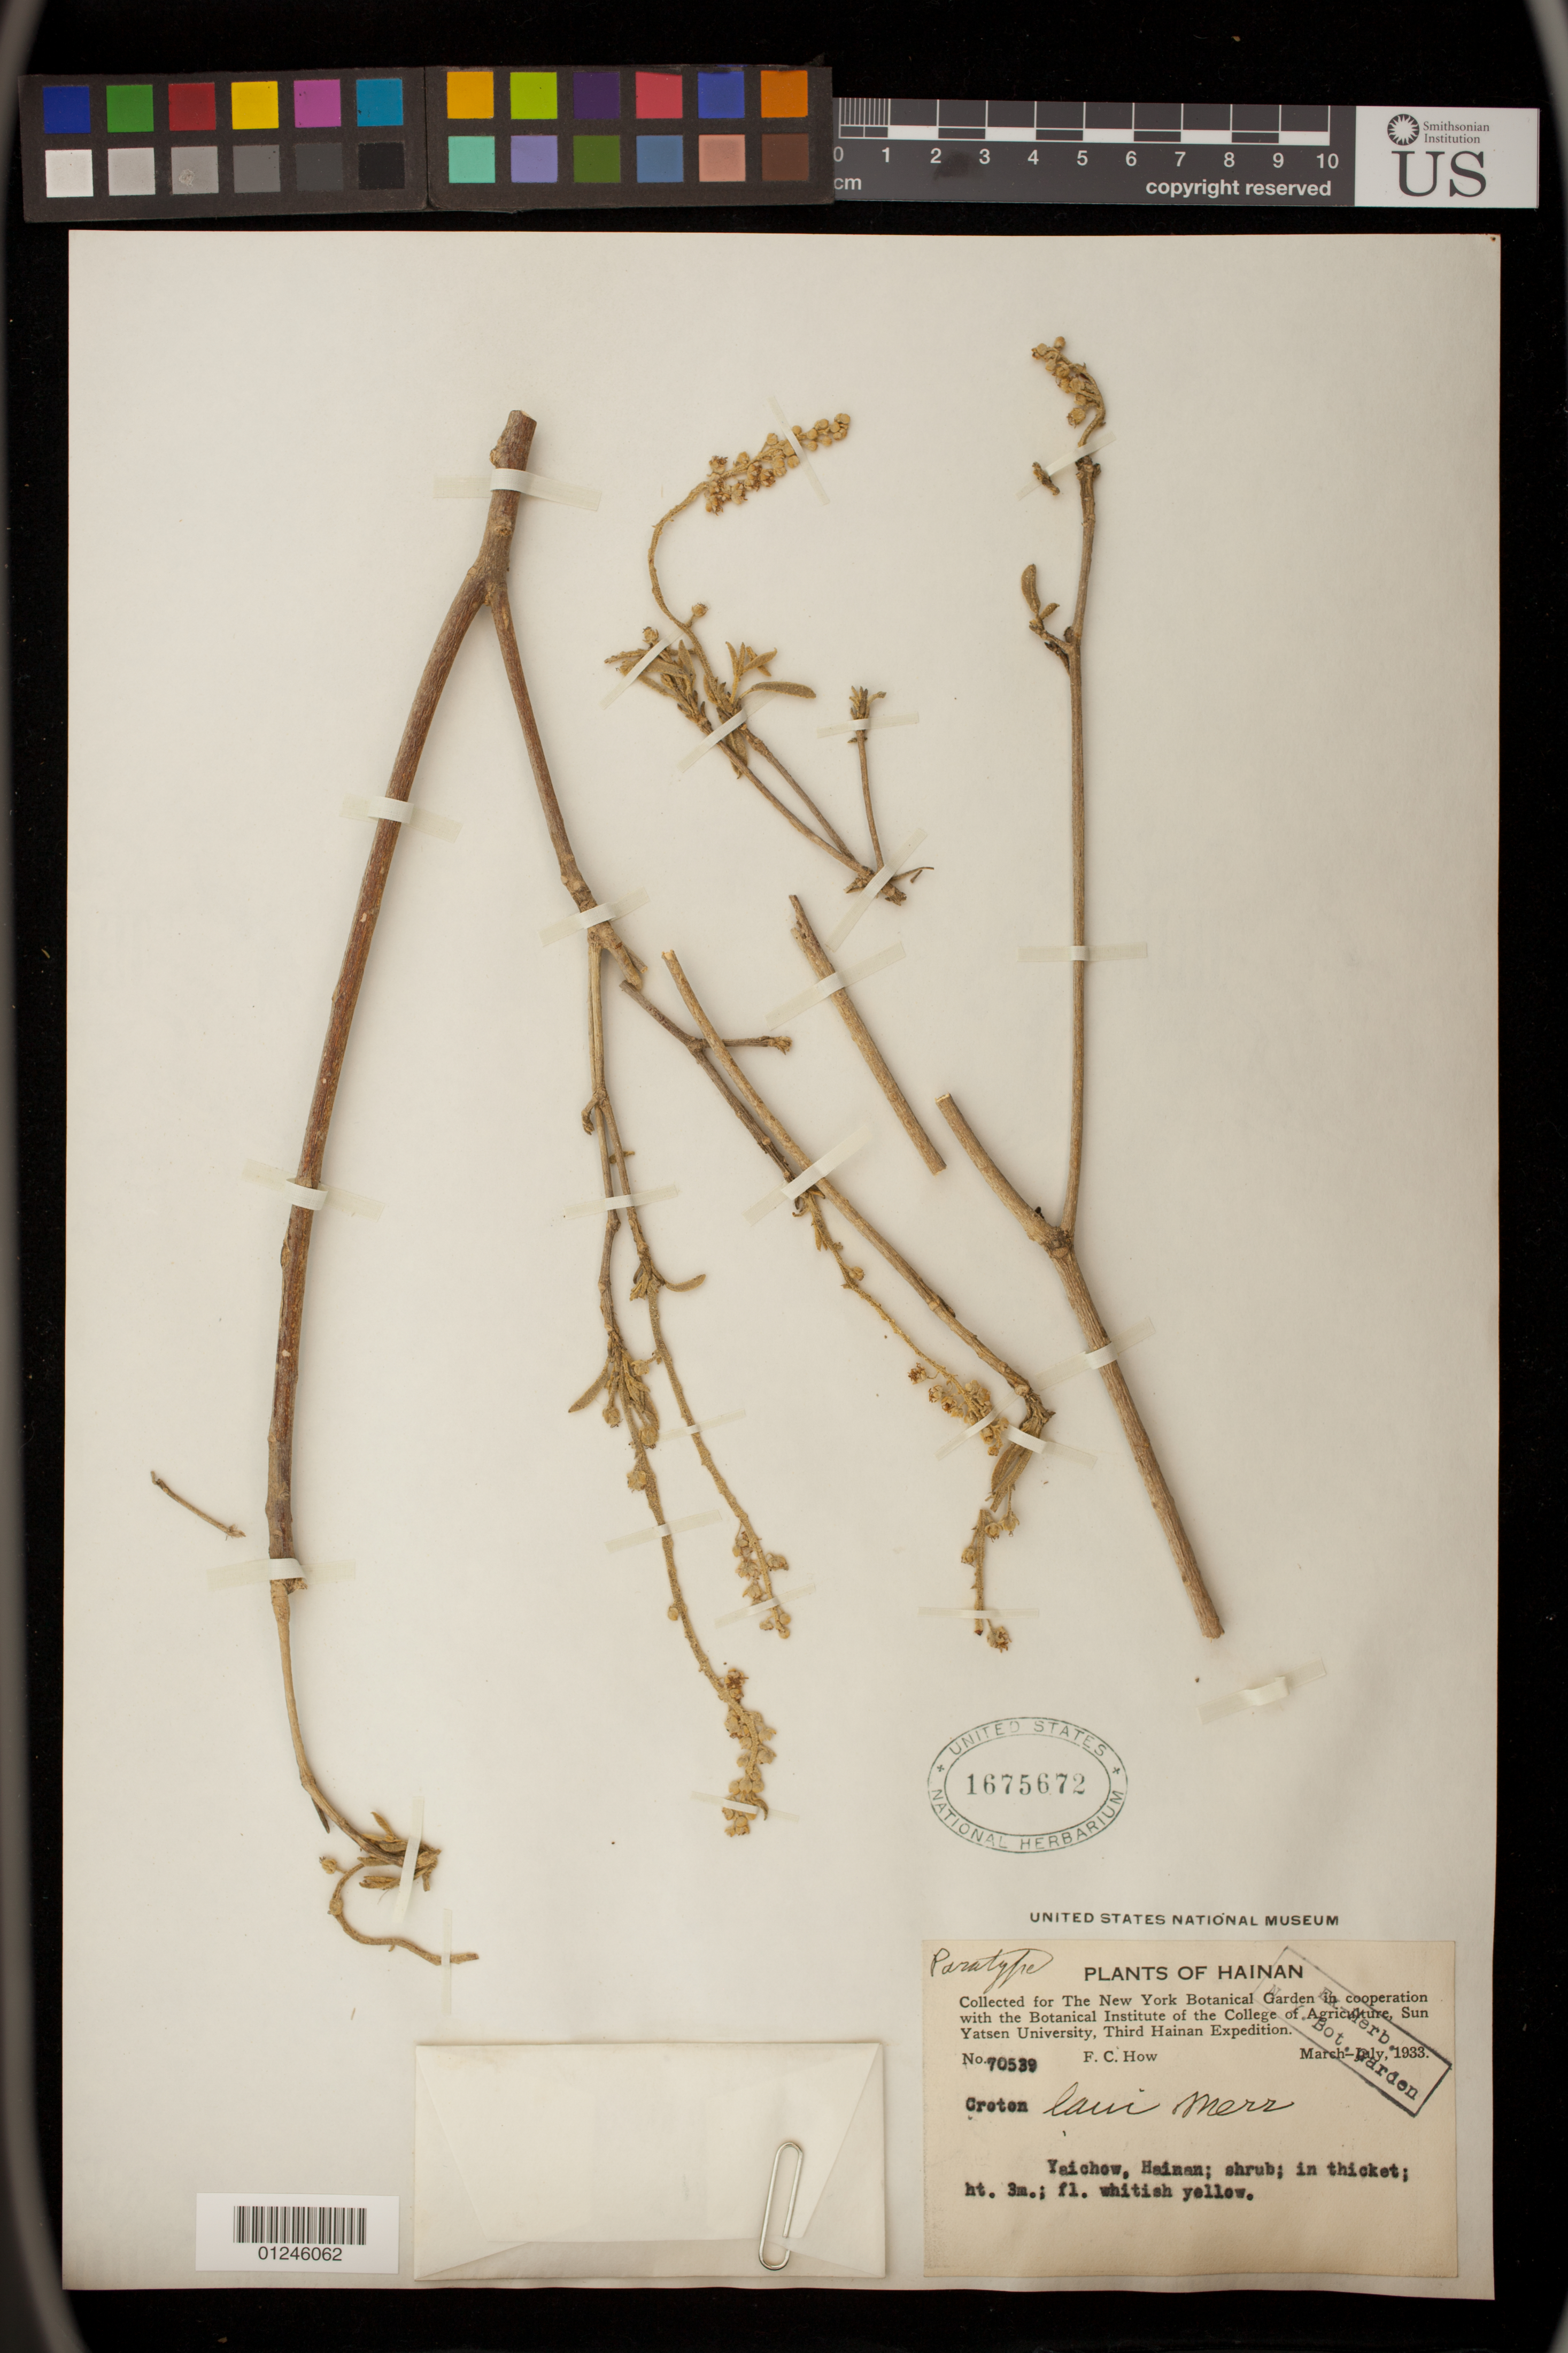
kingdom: Plantae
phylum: Tracheophyta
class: Magnoliopsida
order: Malpighiales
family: Euphorbiaceae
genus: Croton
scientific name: Croton laui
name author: Merr. & F.P. Metcalf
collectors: F. C. How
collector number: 70539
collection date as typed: Mar-Jul 1933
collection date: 1933-03/1933-07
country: China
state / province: Hainan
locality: Yaichow.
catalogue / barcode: US 1675672